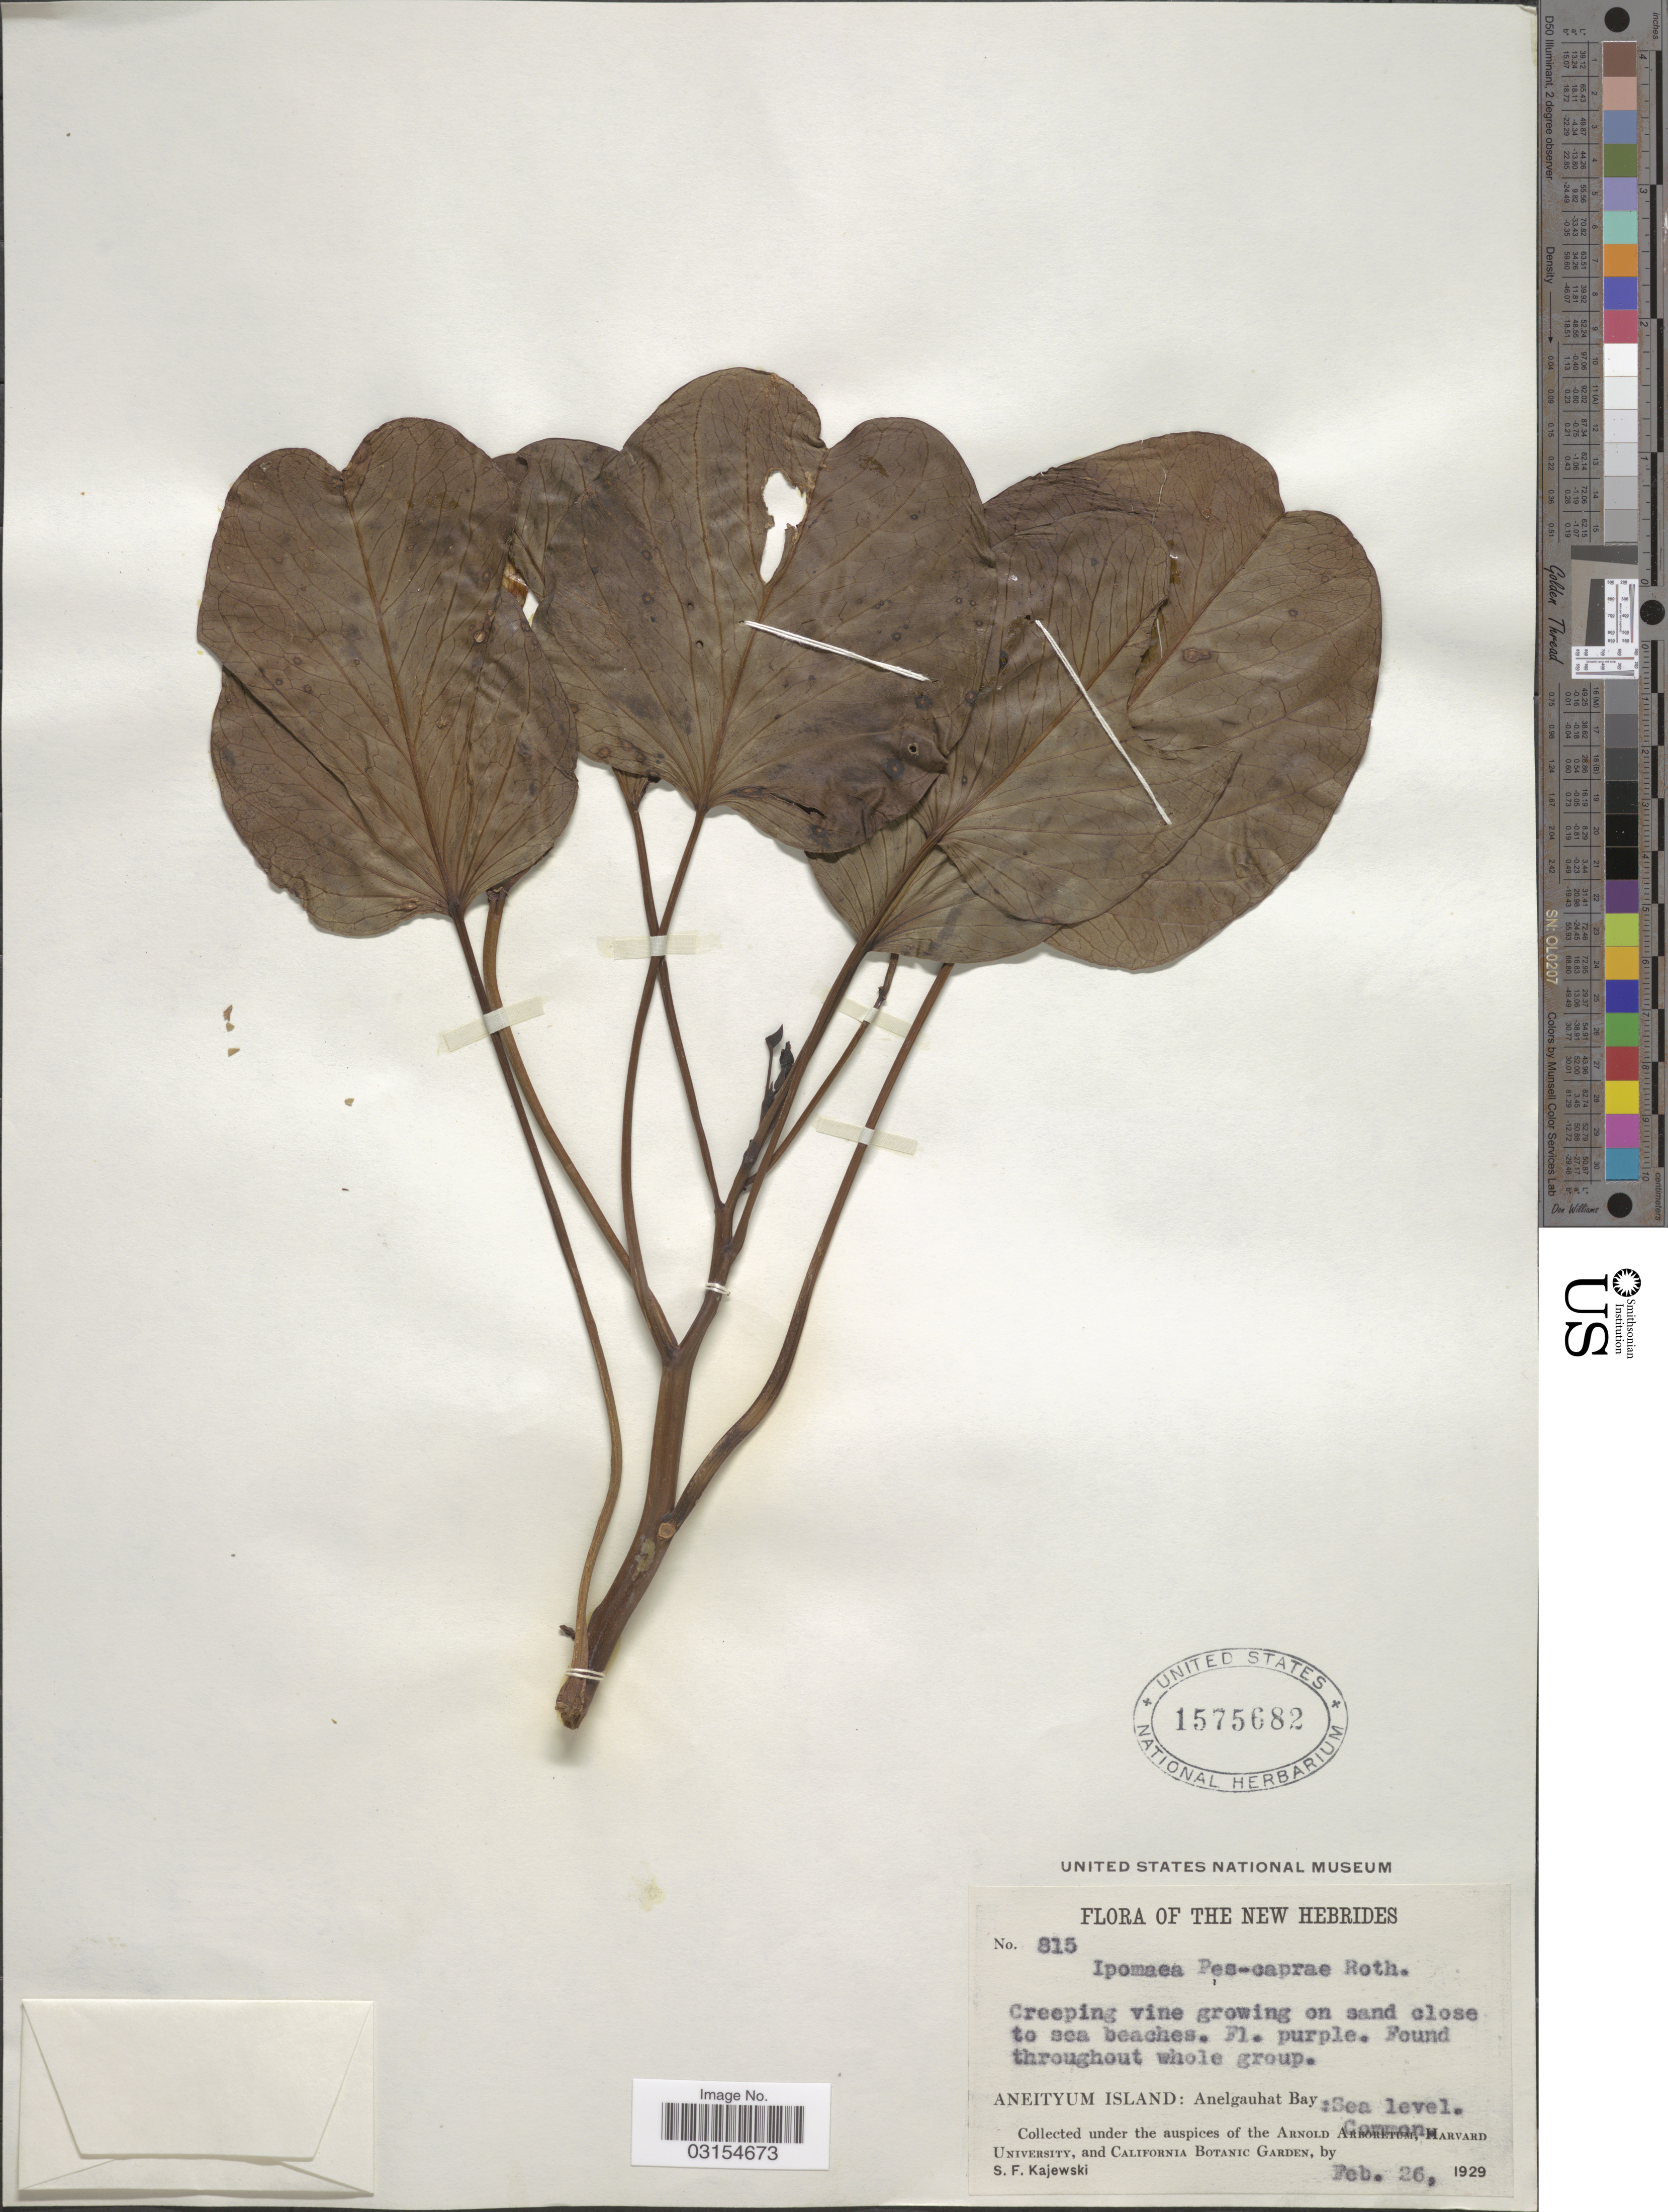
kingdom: Plantae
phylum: Tracheophyta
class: Magnoliopsida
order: Solanales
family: Convolvulaceae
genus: Ipomoea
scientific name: Ipomoea pes-caprae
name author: (L.) R. Br.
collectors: S. Kajewski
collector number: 815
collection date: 1929-02-26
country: Vanuatu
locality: The New Hebrides, Aneityum Island: Anelgauhat Bay.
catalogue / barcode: US 1575682